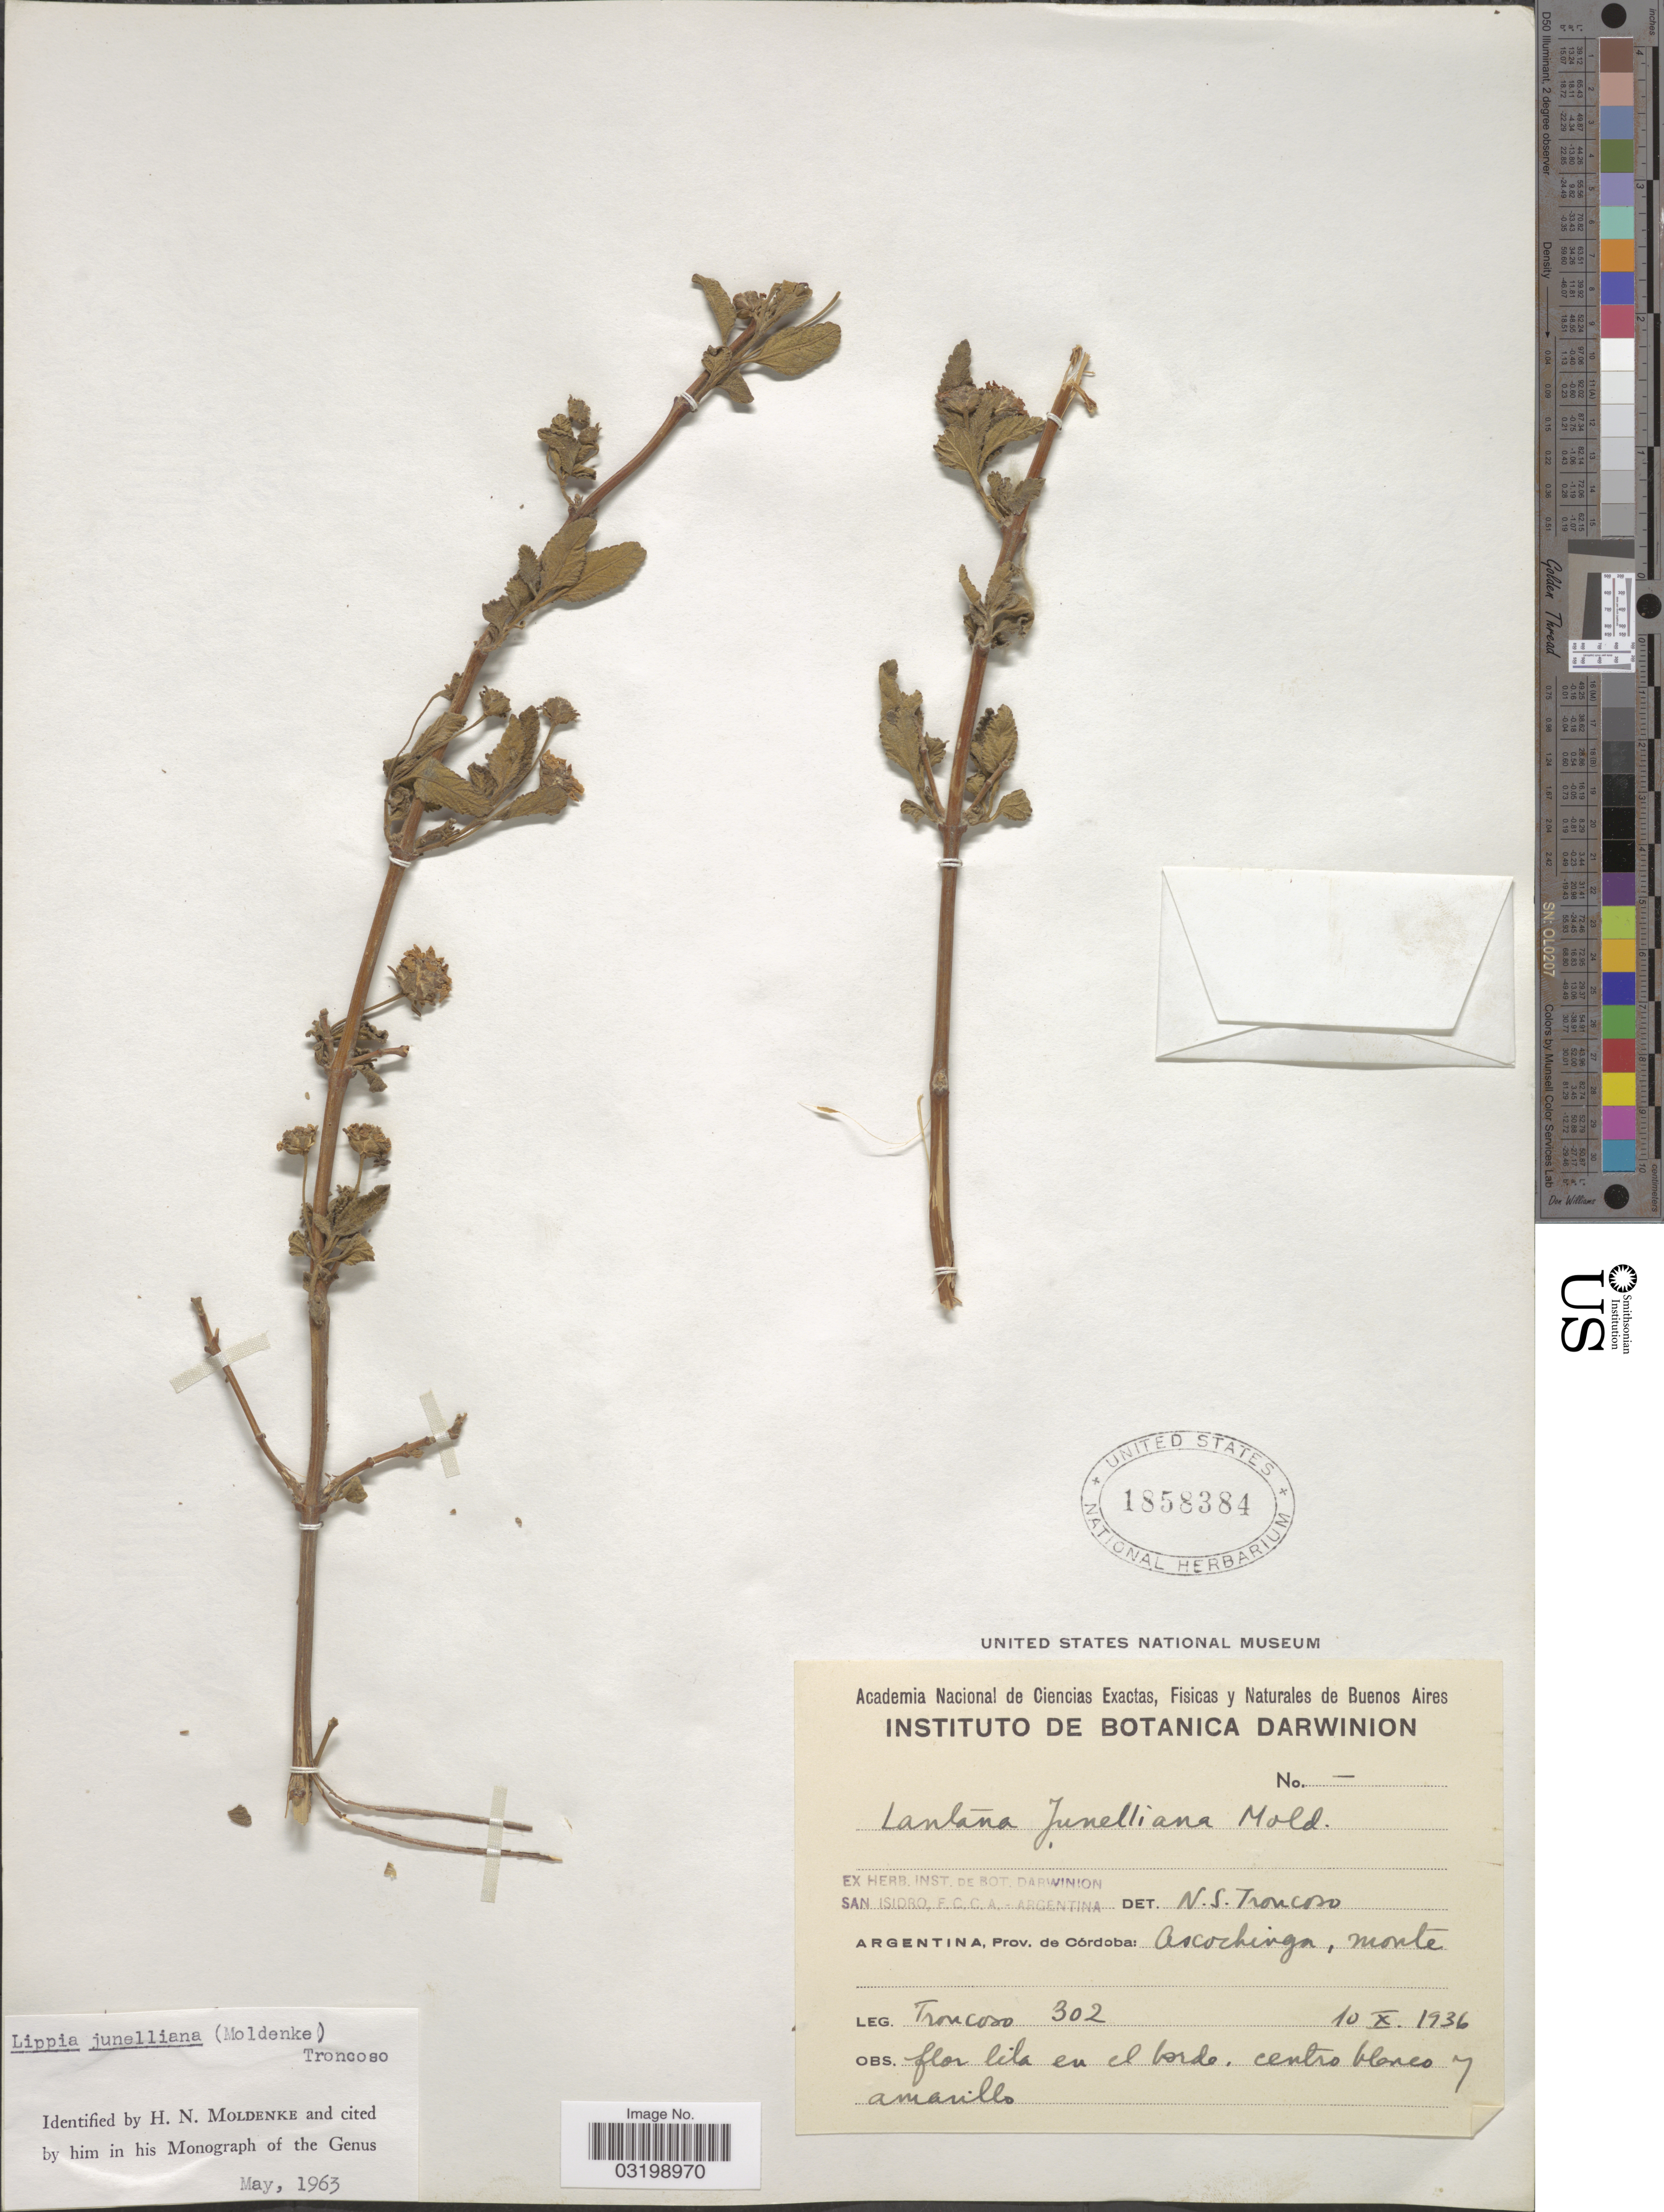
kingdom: Plantae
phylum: Tracheophyta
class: Magnoliopsida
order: Lamiales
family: Verbenaceae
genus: Lippia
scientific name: Lippia junelliana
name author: (Moldenke) Tronc.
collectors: N. Troncoso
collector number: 302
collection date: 1936-10-10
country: Argentina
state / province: Cordoba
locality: Ascochinga, monte.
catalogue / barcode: US 1858384